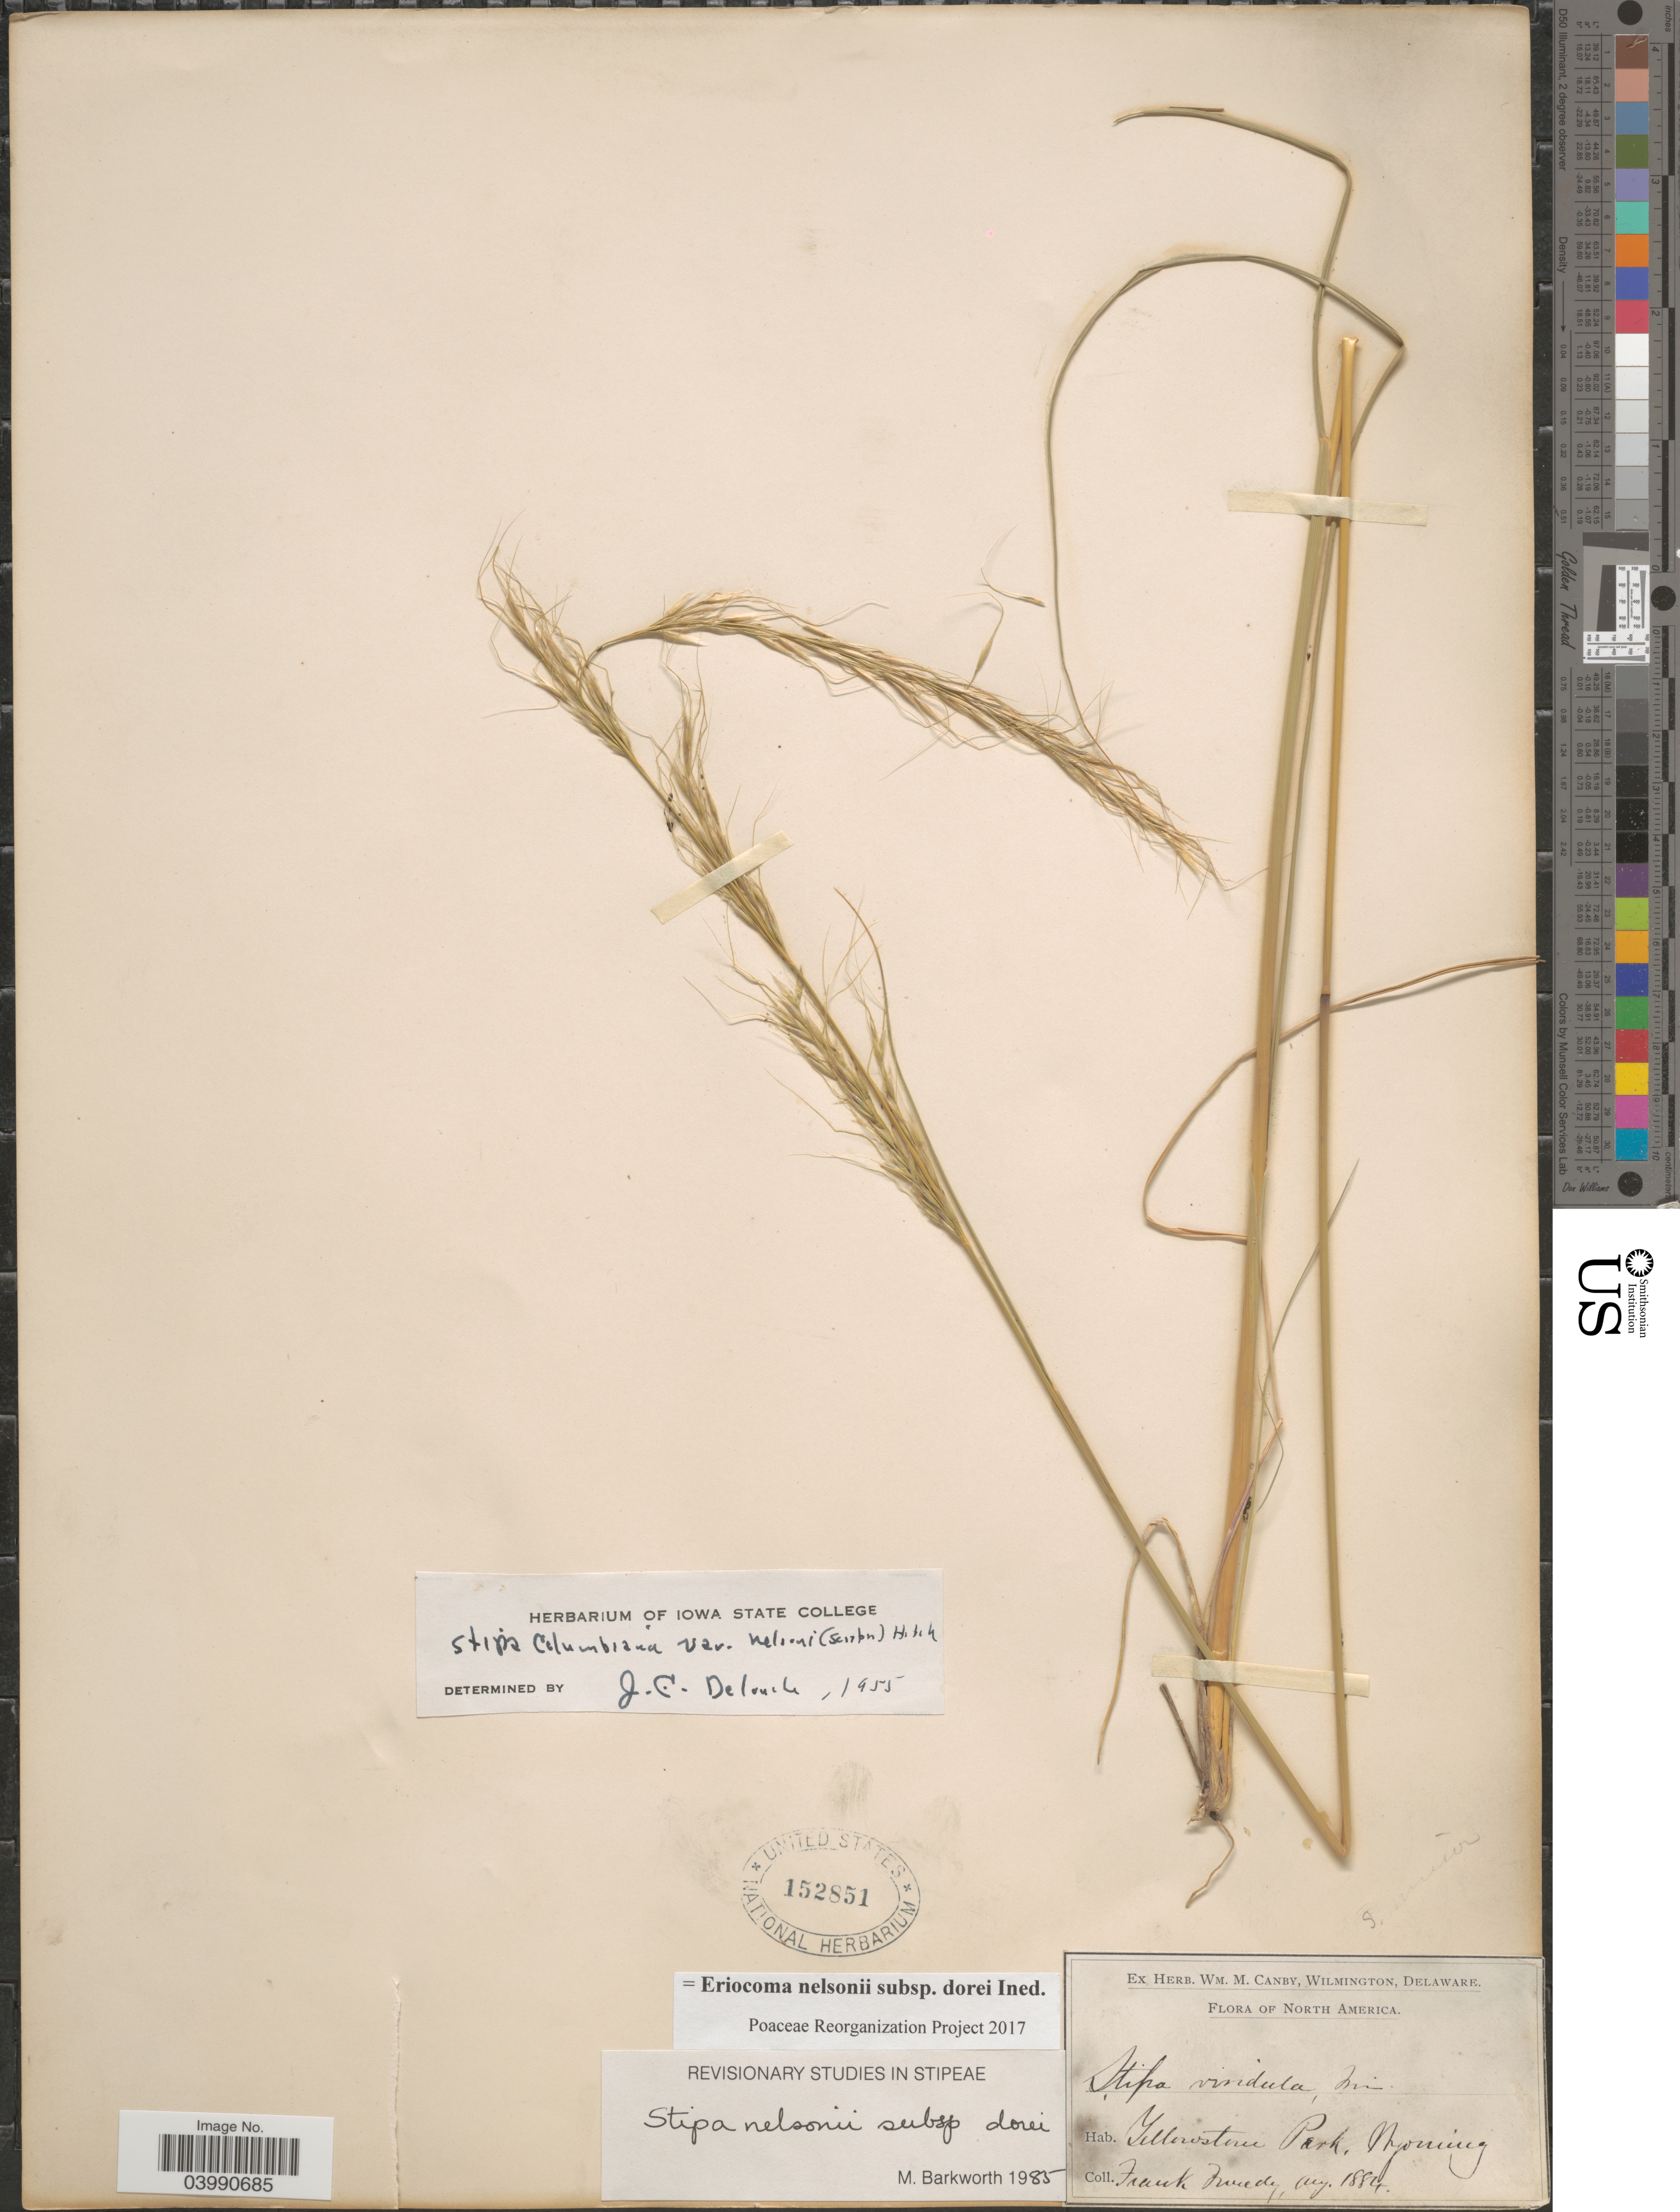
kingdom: Plantae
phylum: Tracheophyta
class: Liliopsida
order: Poales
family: Poaceae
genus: Eriocoma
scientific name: Eriocoma nelsonii subsp. dorei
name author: (Barkworth & J. Maze) Romasch.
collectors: F. Tweedy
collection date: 1884-08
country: United States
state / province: Wyoming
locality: Yellowstone Park.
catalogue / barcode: US 152851